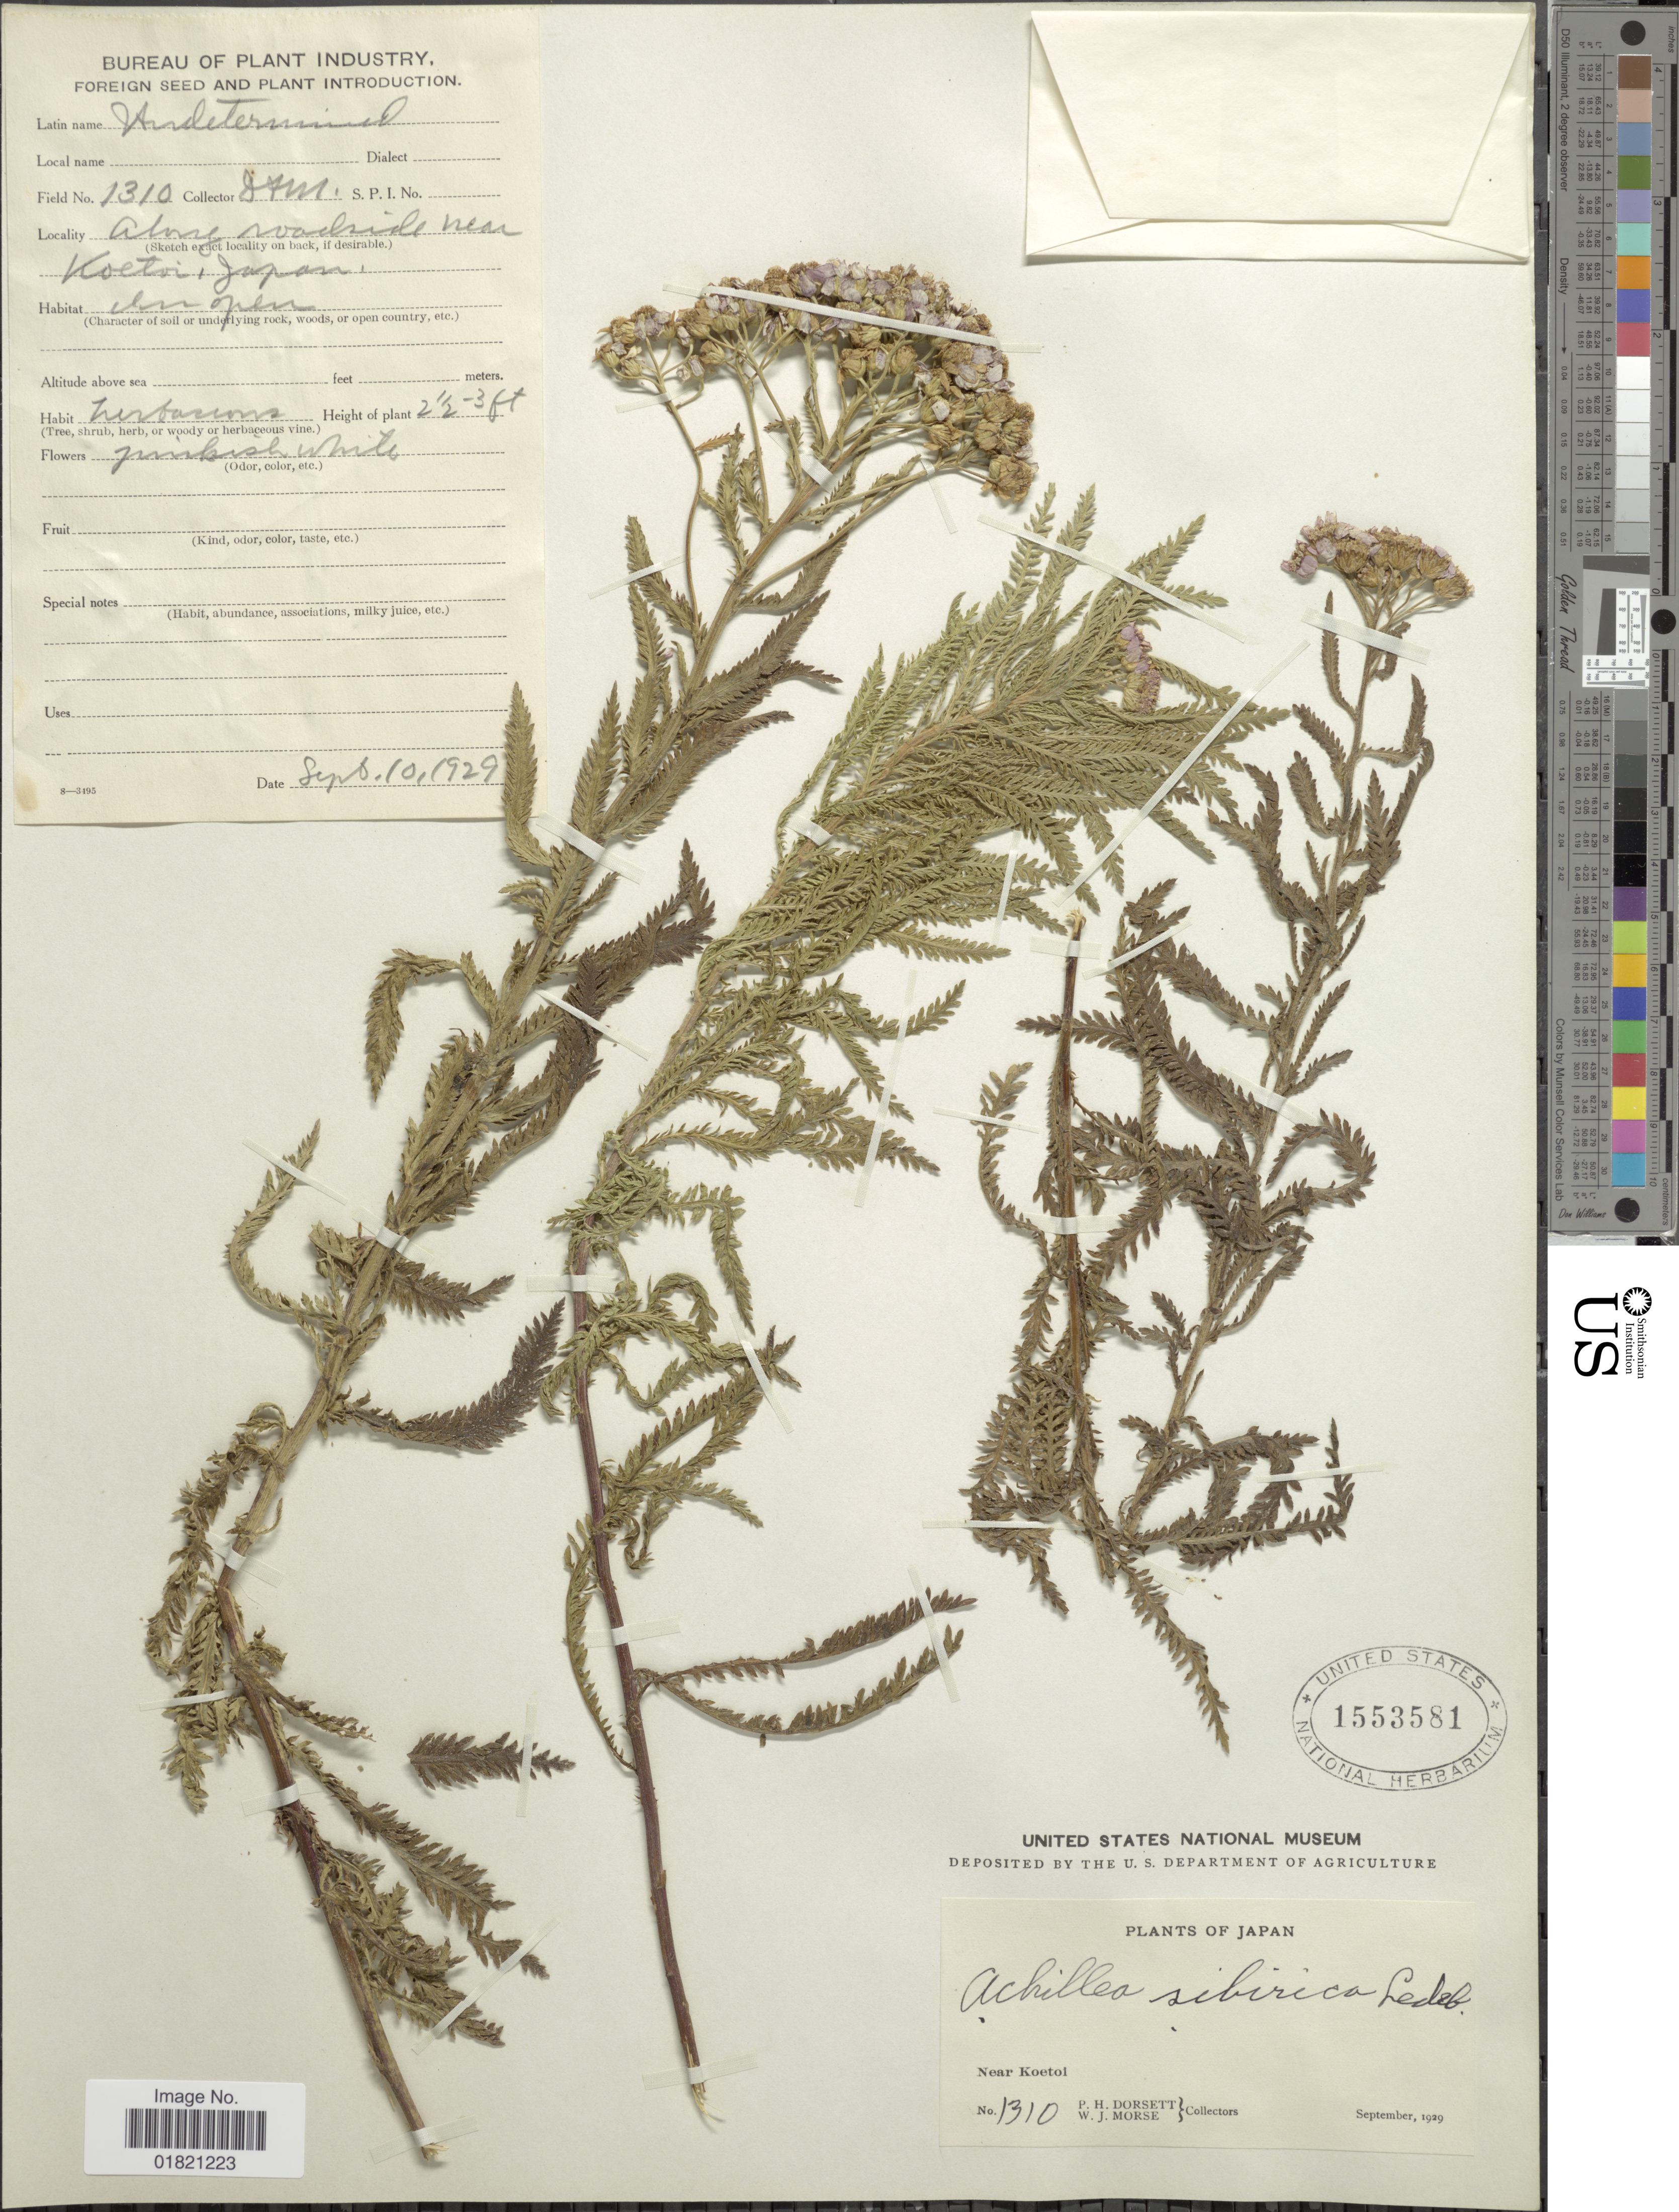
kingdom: Plantae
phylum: Tracheophyta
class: Magnoliopsida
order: Asterales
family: Asteraceae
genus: Achillea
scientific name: Achillea sibirica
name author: Ledeb.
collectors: P. H. Dorsett & W. J. Morse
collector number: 1310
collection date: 1929-09-10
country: Japan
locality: Near Koetoi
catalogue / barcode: US 1553581